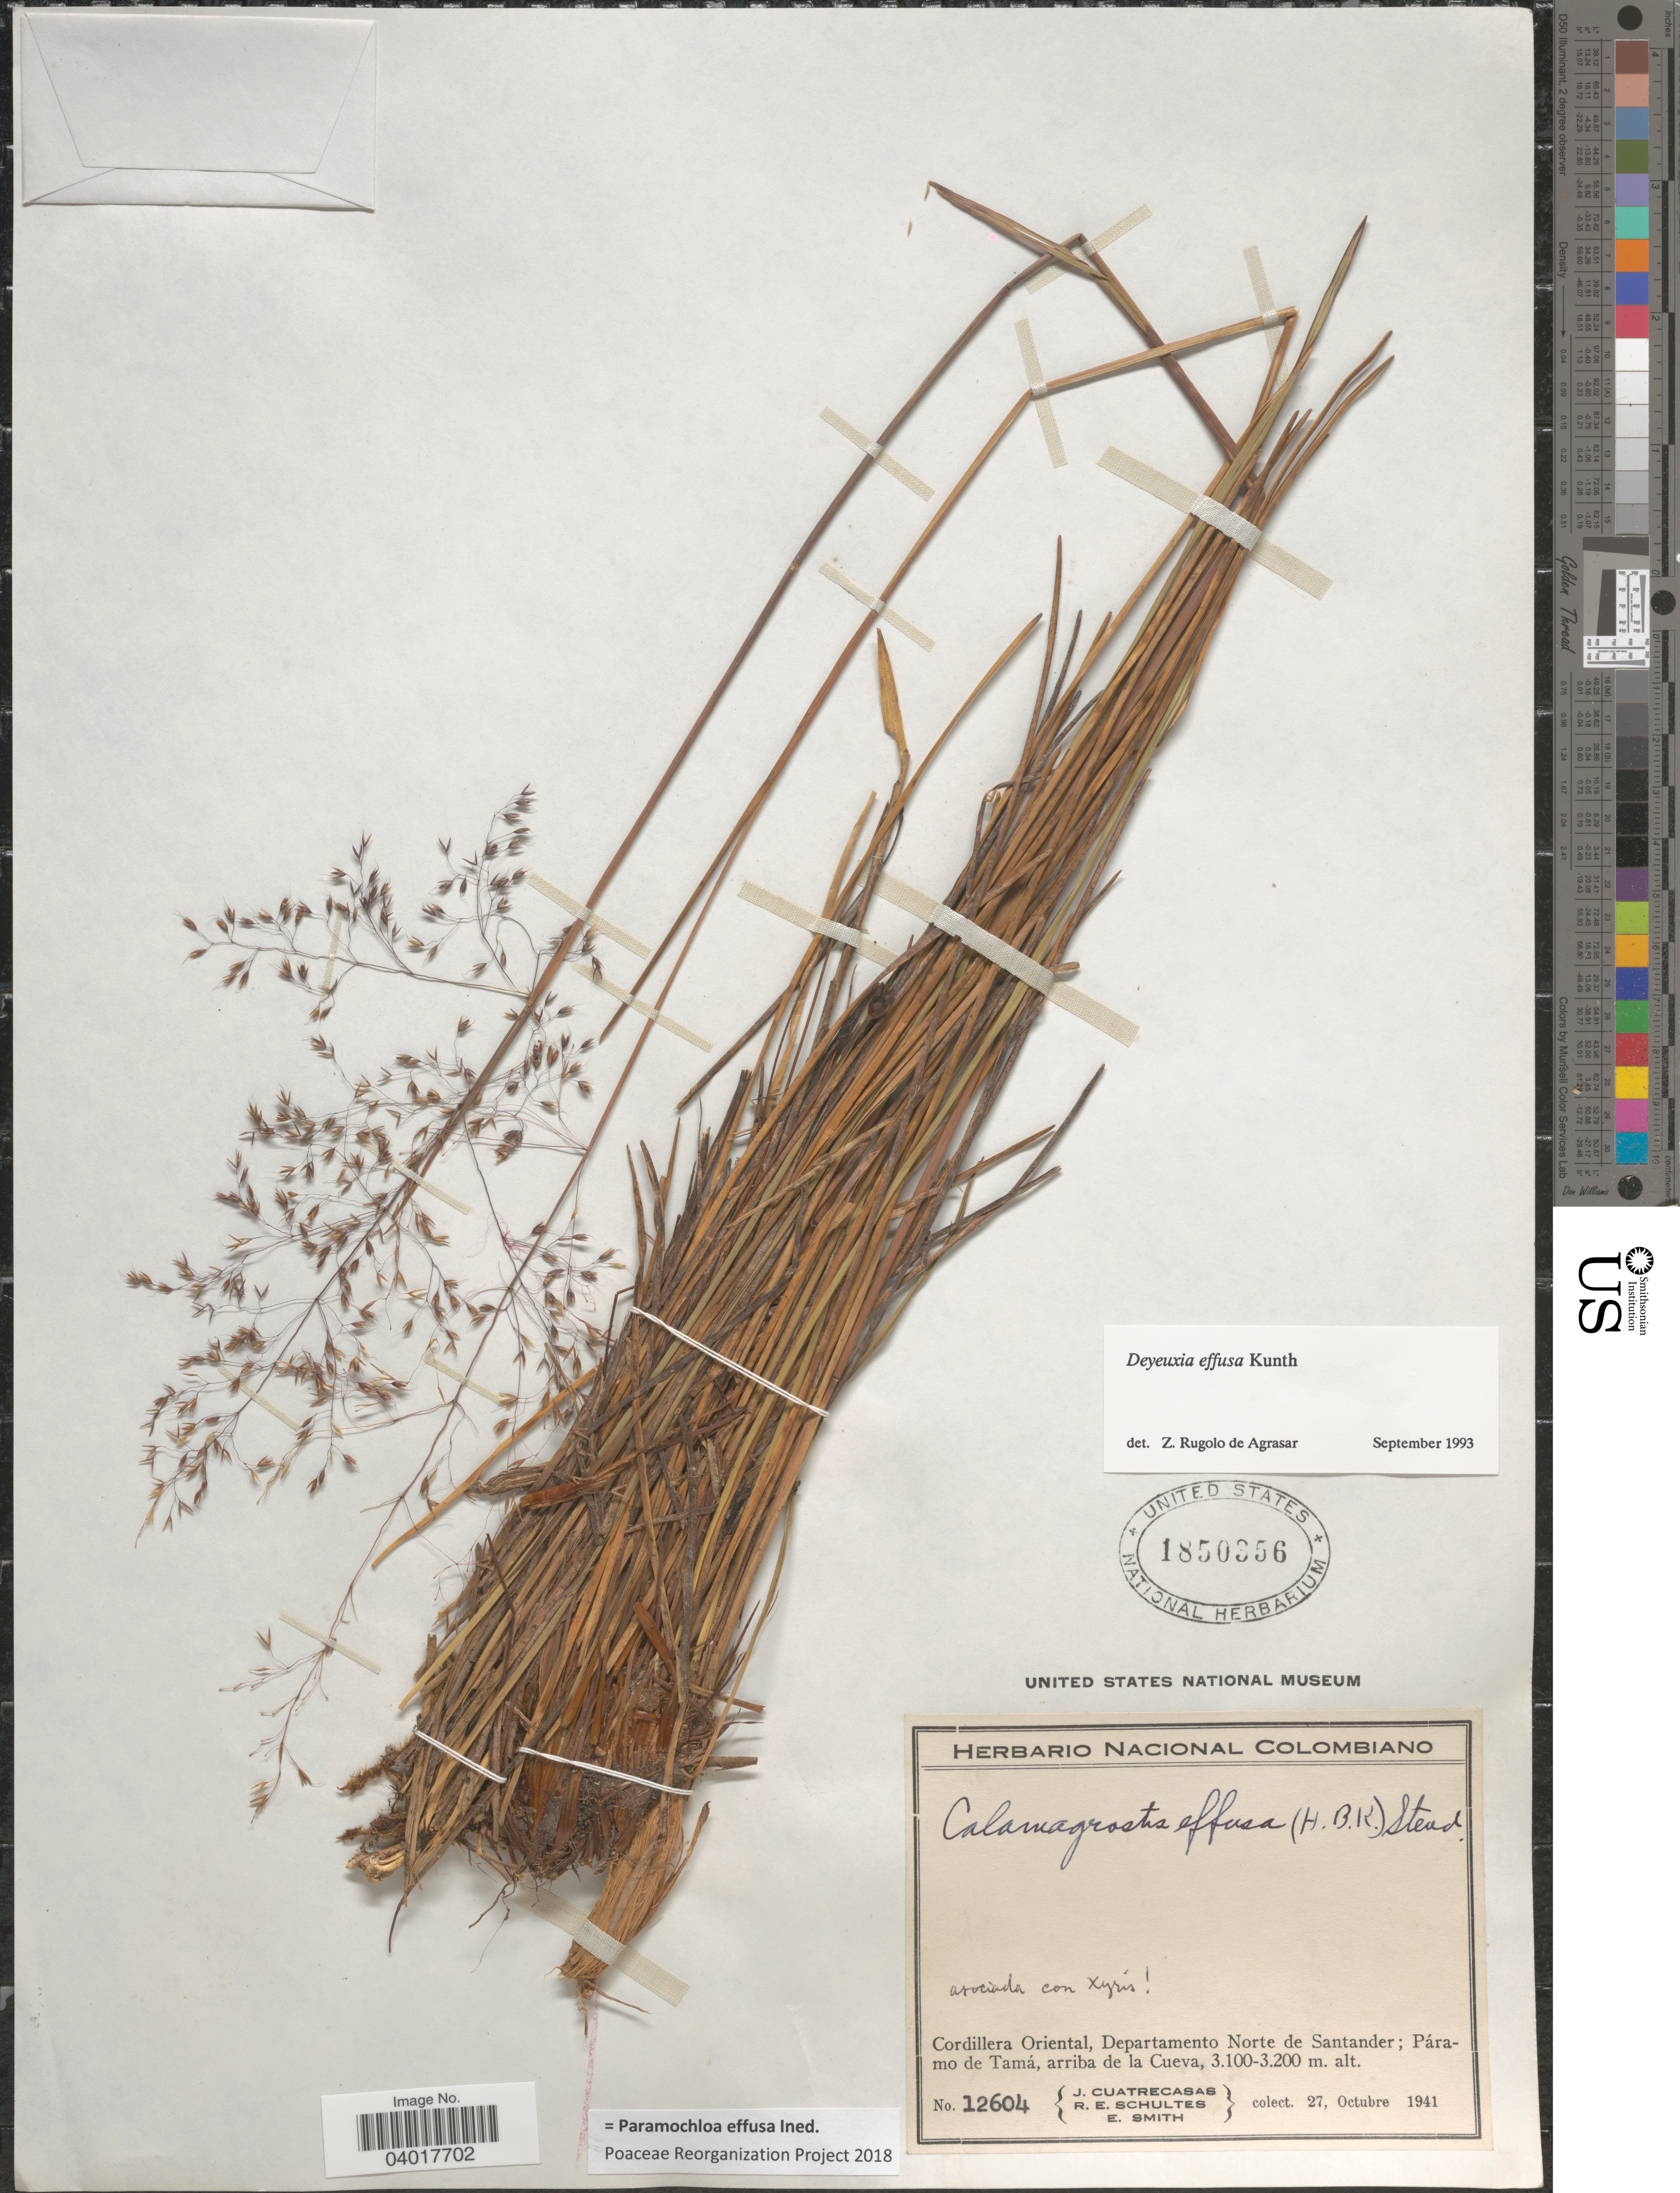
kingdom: Plantae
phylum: Tracheophyta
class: Liliopsida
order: Poales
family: Poaceae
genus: Paramochloa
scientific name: Paramochloa effusa ined.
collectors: J. Cuatrecasas, R. E. Schultes & E. Smith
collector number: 12604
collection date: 1941-10-27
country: Colombia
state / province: Norte de Santander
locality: Cordillera Oriental, Departamento Norte de Santander; Páramo de Tamá, arriba de la Cueva.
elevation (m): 3100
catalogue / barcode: US 1850356